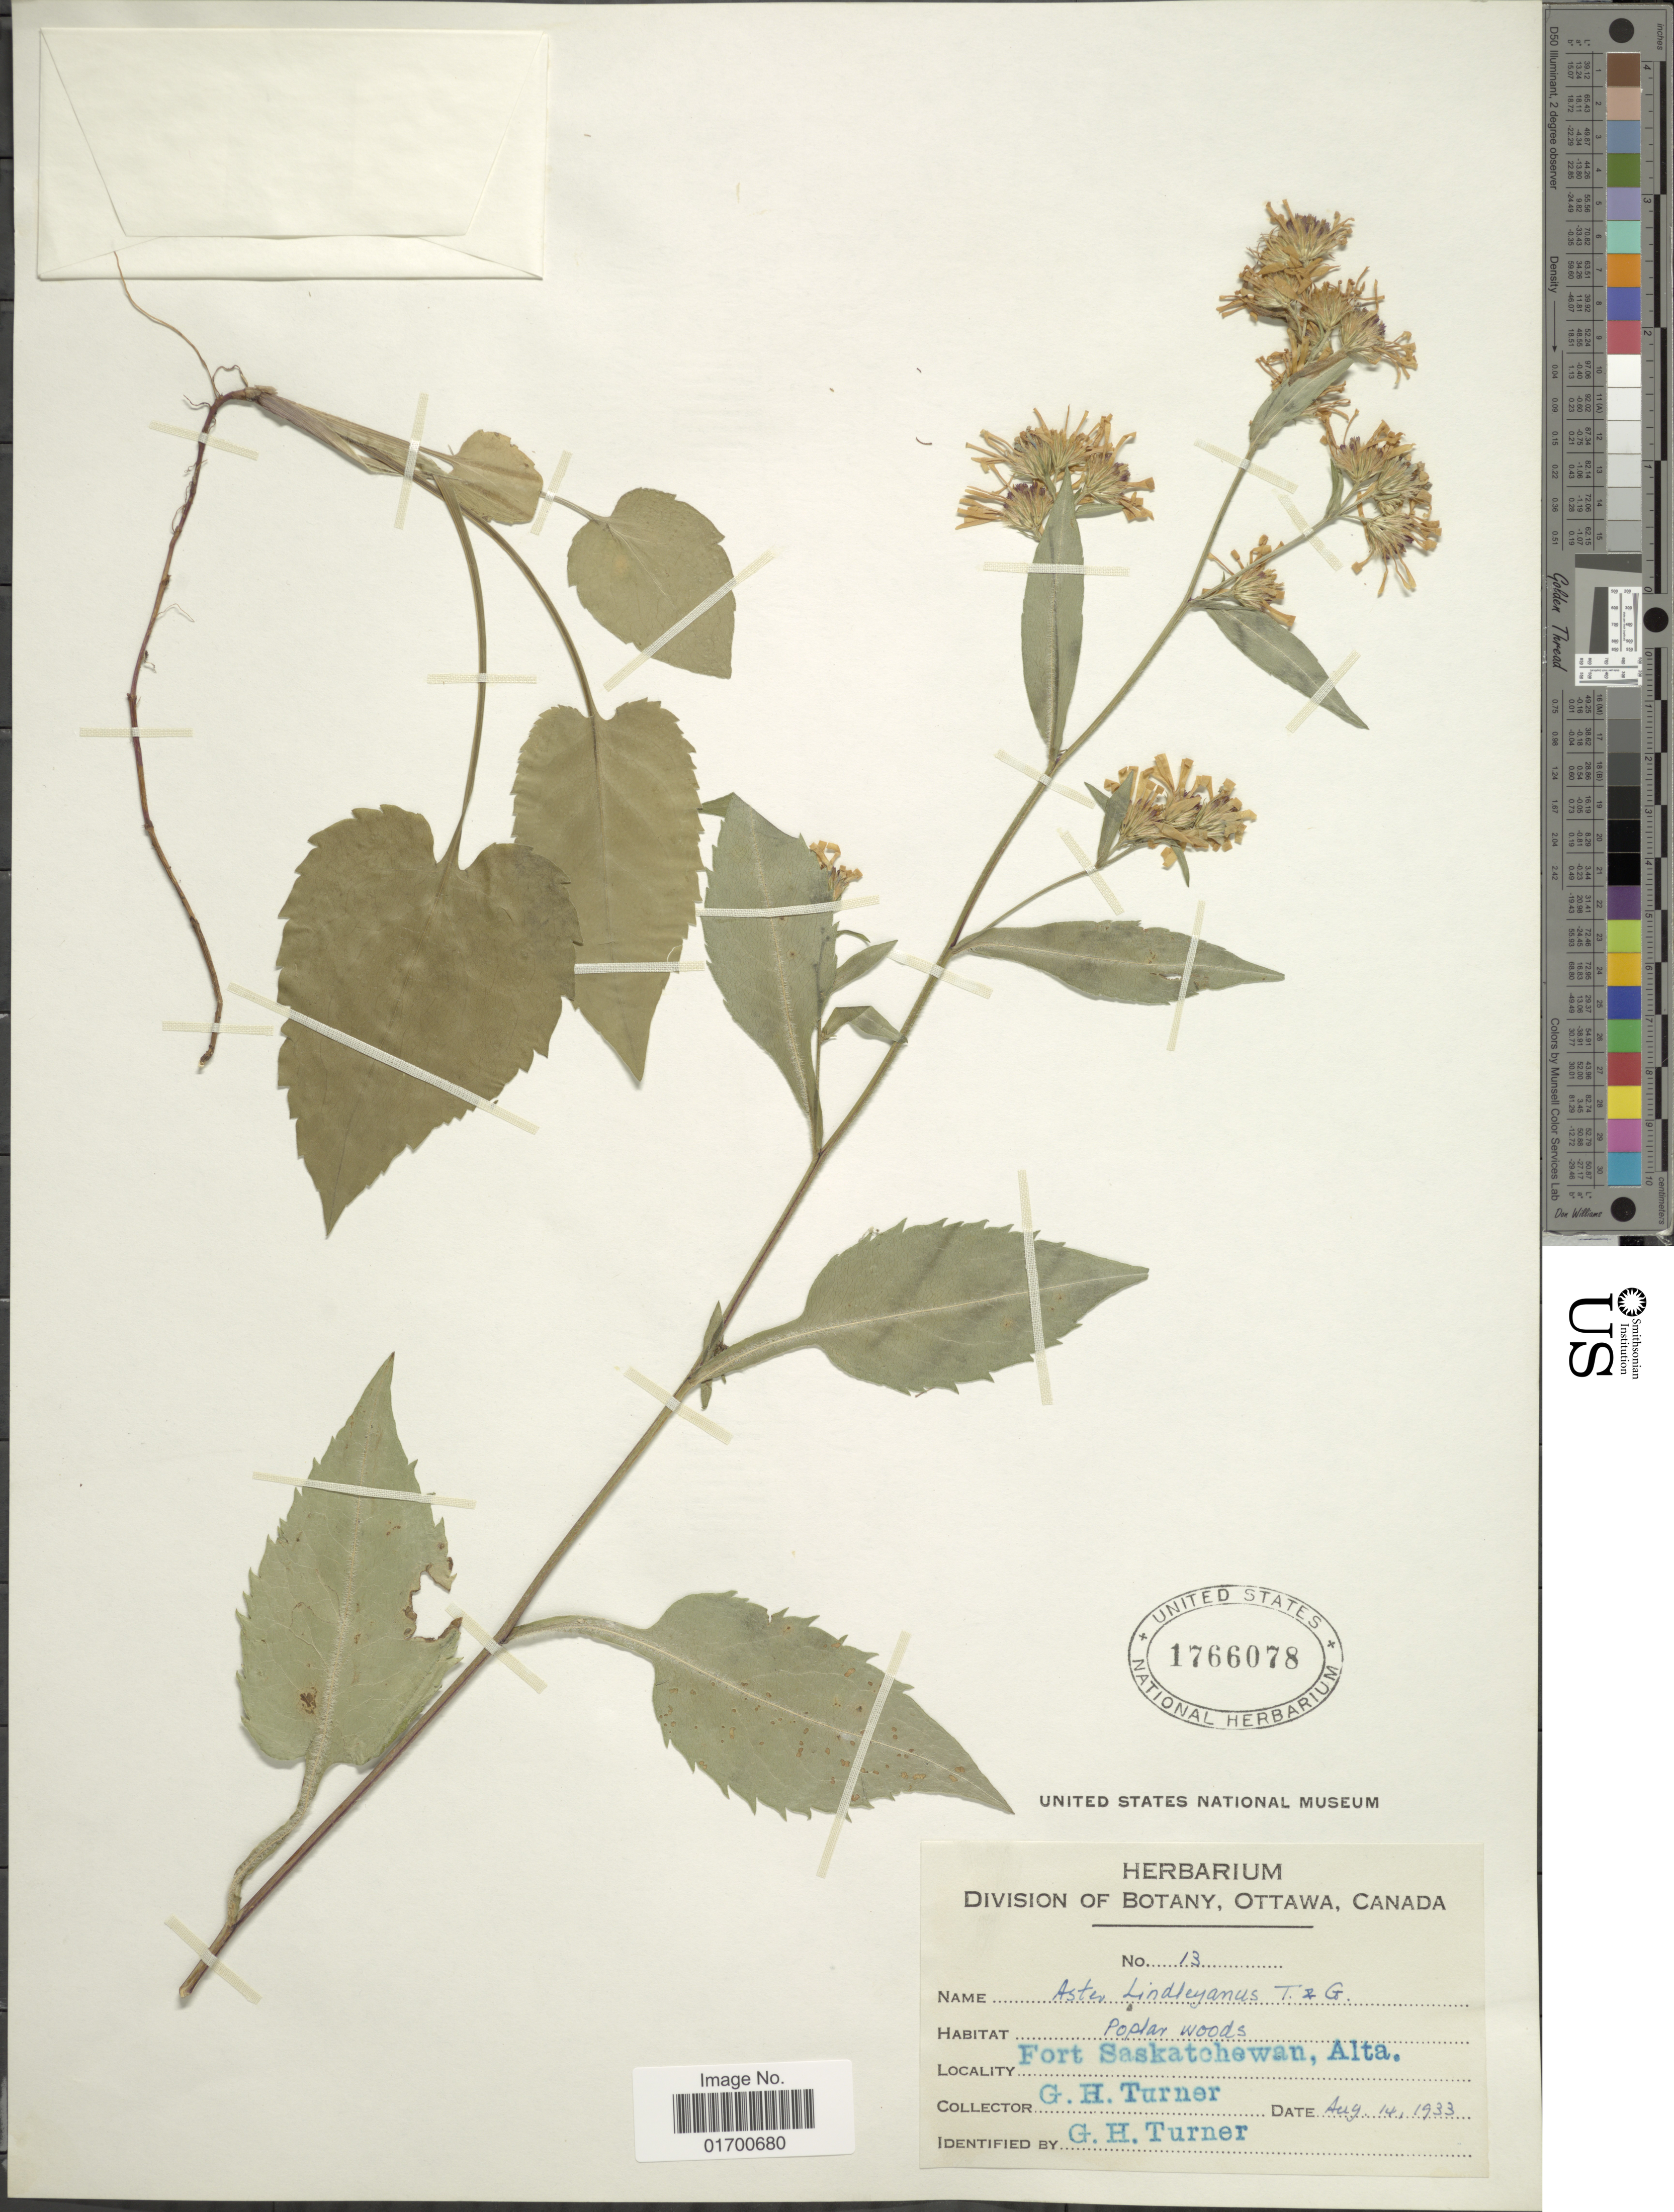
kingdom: Plantae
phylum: Tracheophyta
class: Magnoliopsida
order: Asterales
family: Asteraceae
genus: Symphyotrichum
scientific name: Symphyotrichum ciliolatum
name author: (Lindl.) Á. Löve & D. Löve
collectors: G. H. Turner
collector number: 13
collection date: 1933-08-14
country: Canada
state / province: Alberta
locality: Fort Saskatchewan, Alta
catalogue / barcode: US 1766078